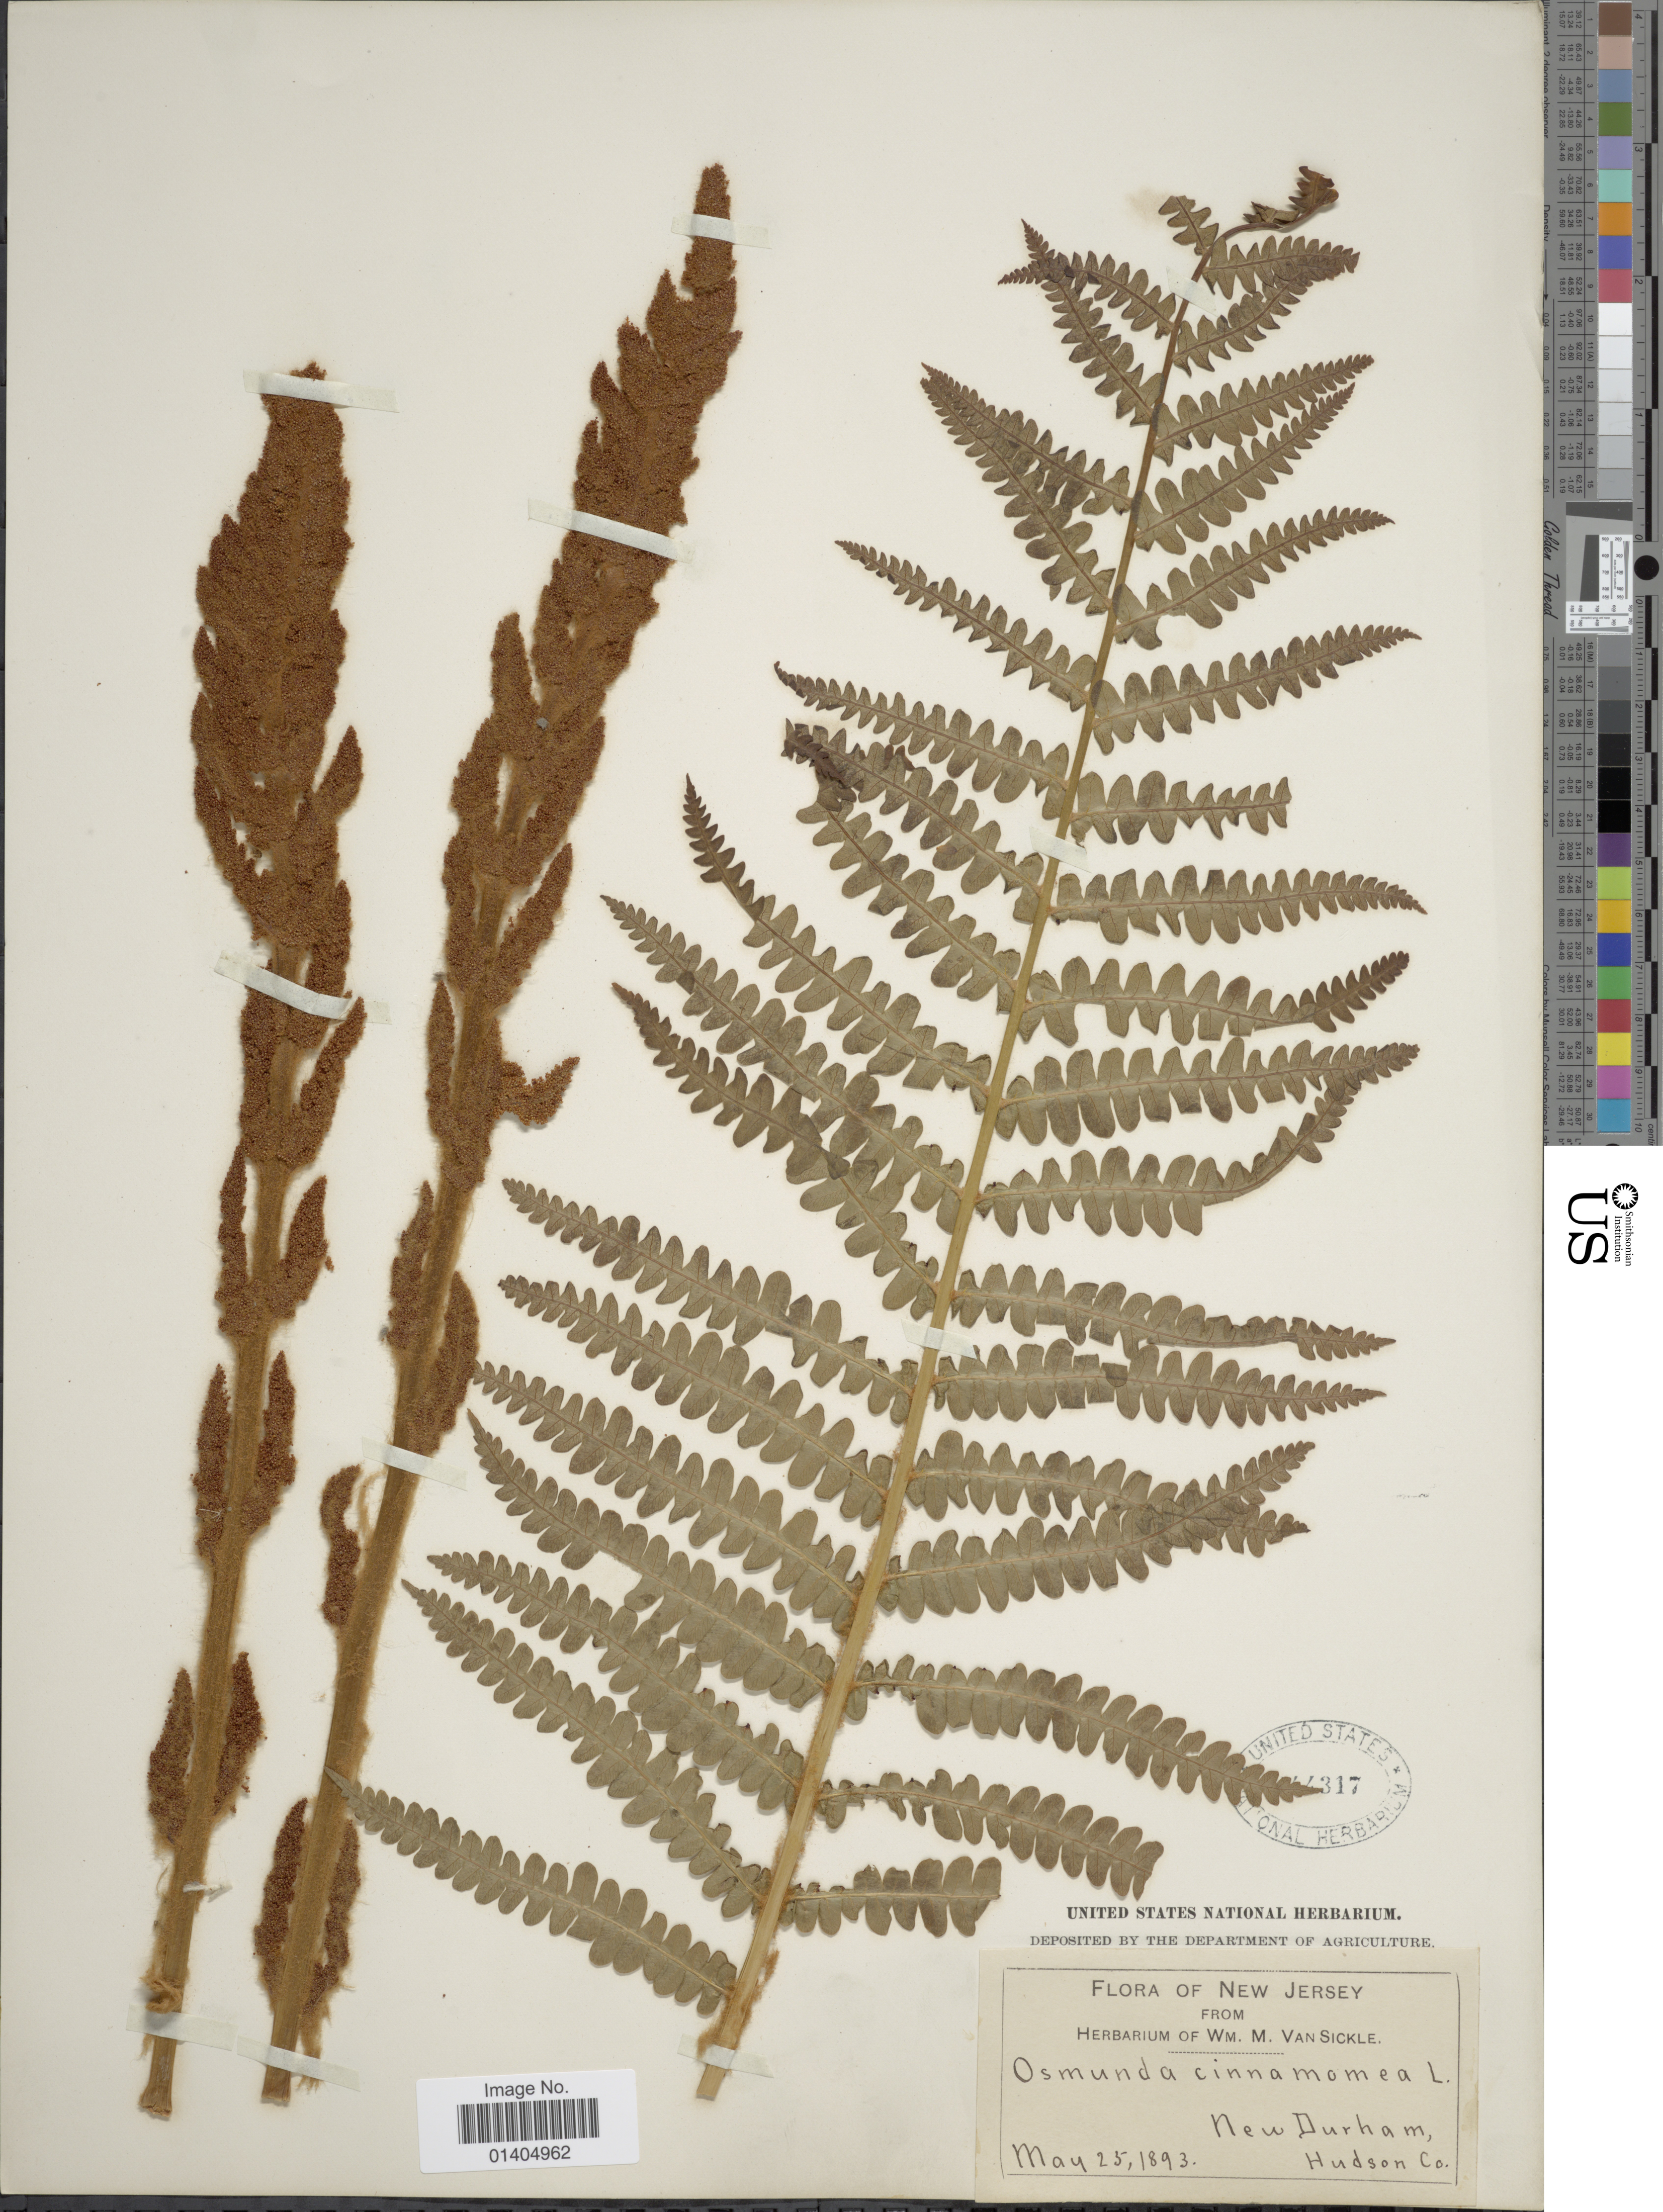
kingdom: Plantae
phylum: Tracheophyta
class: Polypodiopsida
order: Osmundales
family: Osmundaceae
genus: Osmundastrum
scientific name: Osmundastrum cinnamomeum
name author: (L.) C. Presl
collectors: ex herb. Wm. M. Van Sickle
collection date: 1893-05-25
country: United States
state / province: New Jersey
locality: New Durham, Hudson Co